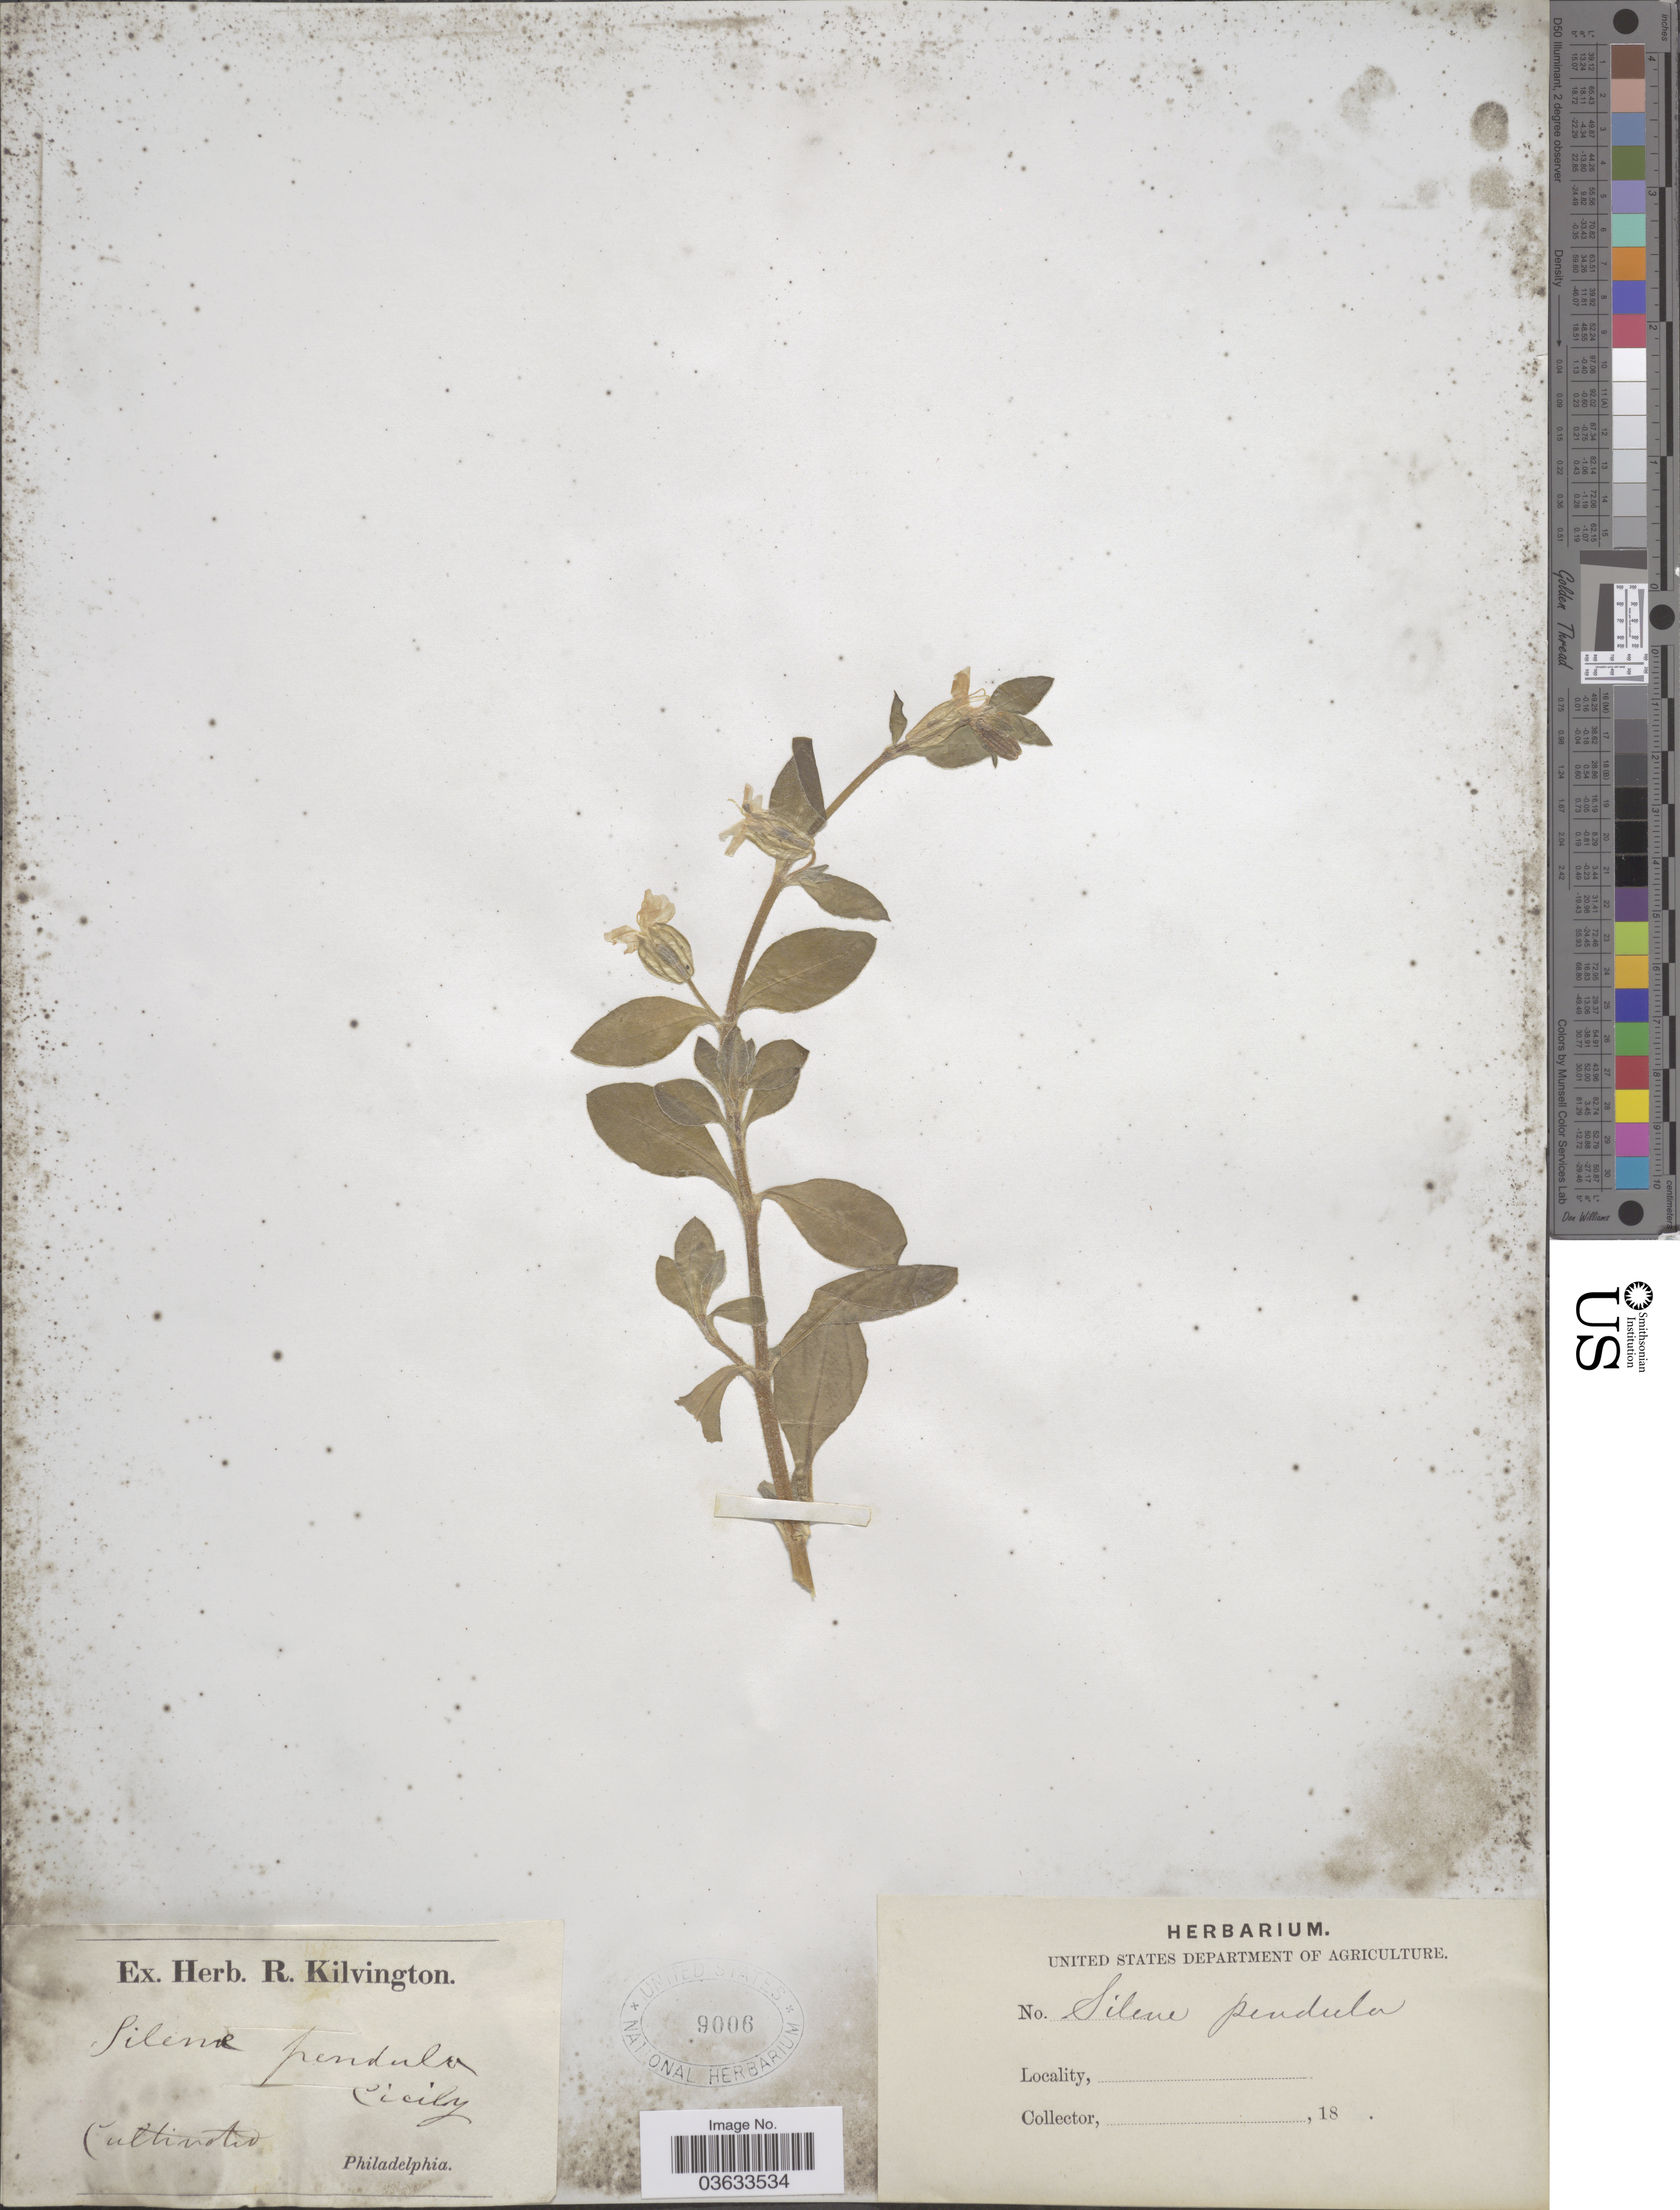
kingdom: Plantae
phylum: Tracheophyta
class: Magnoliopsida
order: Caryophyllales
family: Caryophyllaceae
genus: Silene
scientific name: Silene pendula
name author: L.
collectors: ex herb. R. Kilvington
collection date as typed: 18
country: Italy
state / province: Siciliana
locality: Cicily.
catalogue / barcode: US 9006